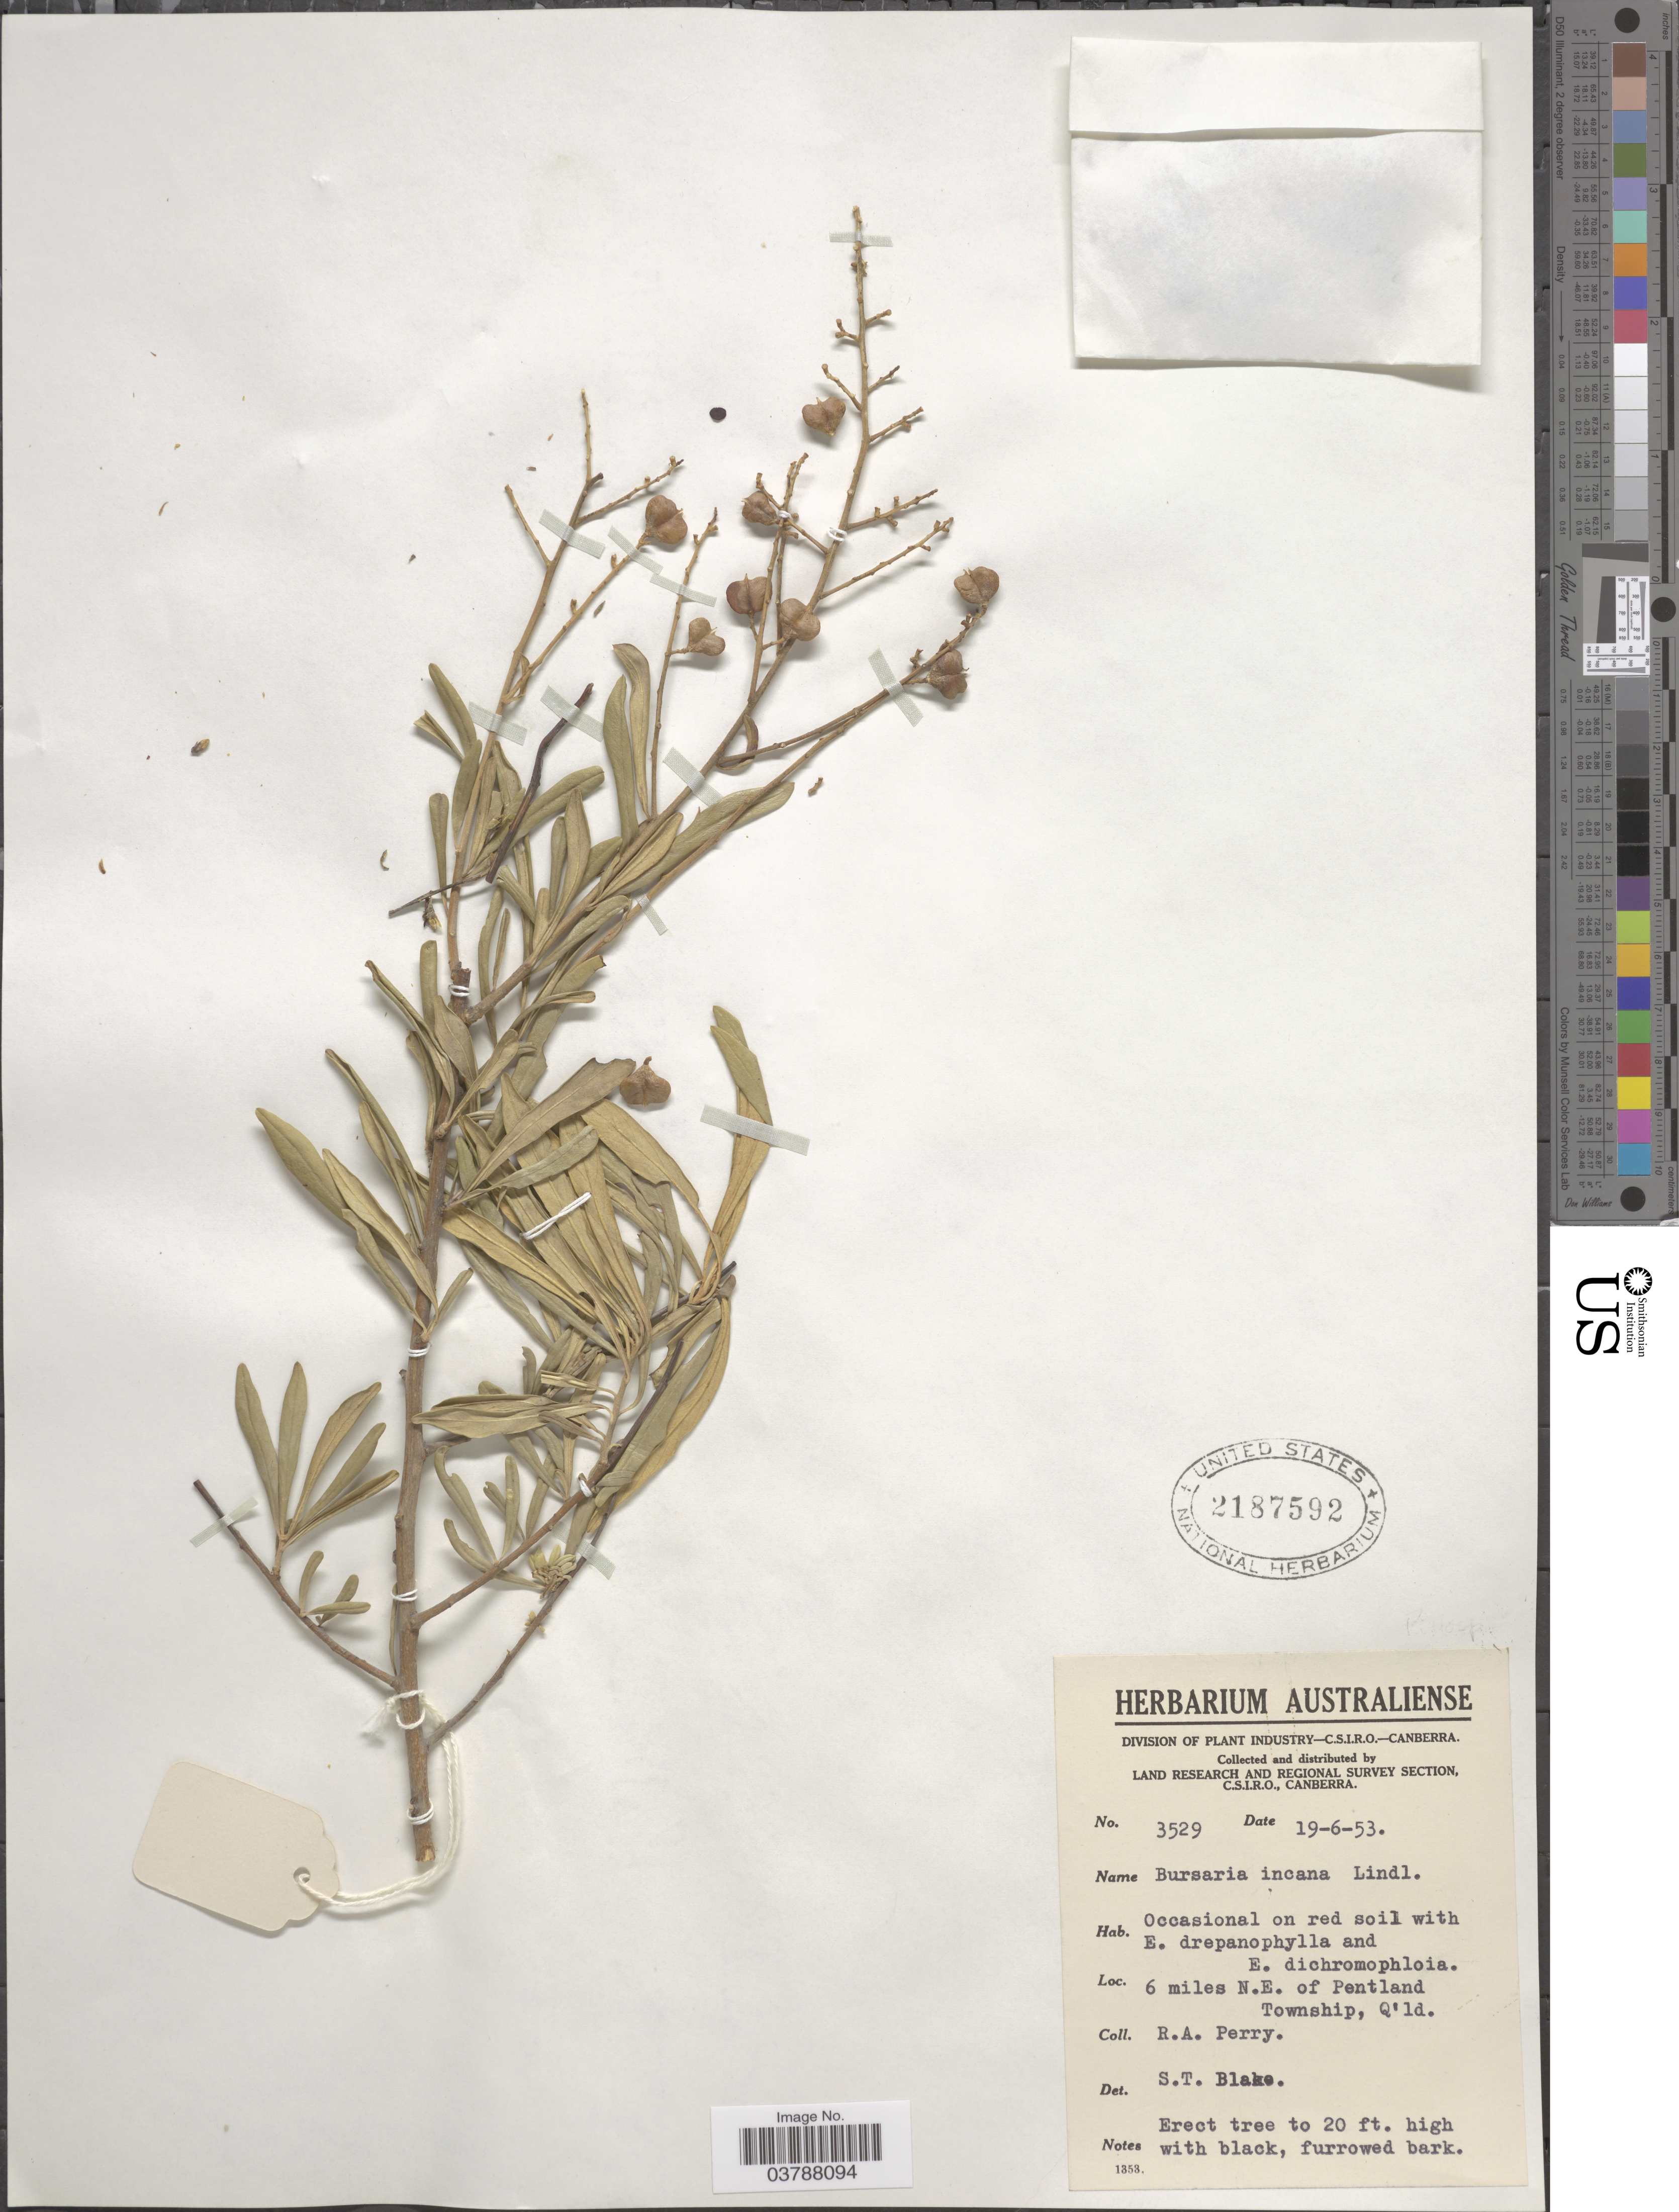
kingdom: Plantae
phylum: Tracheophyta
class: Magnoliopsida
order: Apiales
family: Pittosporaceae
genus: Bursaria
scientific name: Bursaria incana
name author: Lindl.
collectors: Perry, R. A.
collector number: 3529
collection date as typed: Transcribed d/m/y: 19/6/53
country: Australia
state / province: Queensland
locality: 6 miles N.E. of Pentland Township.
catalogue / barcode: US 2187592